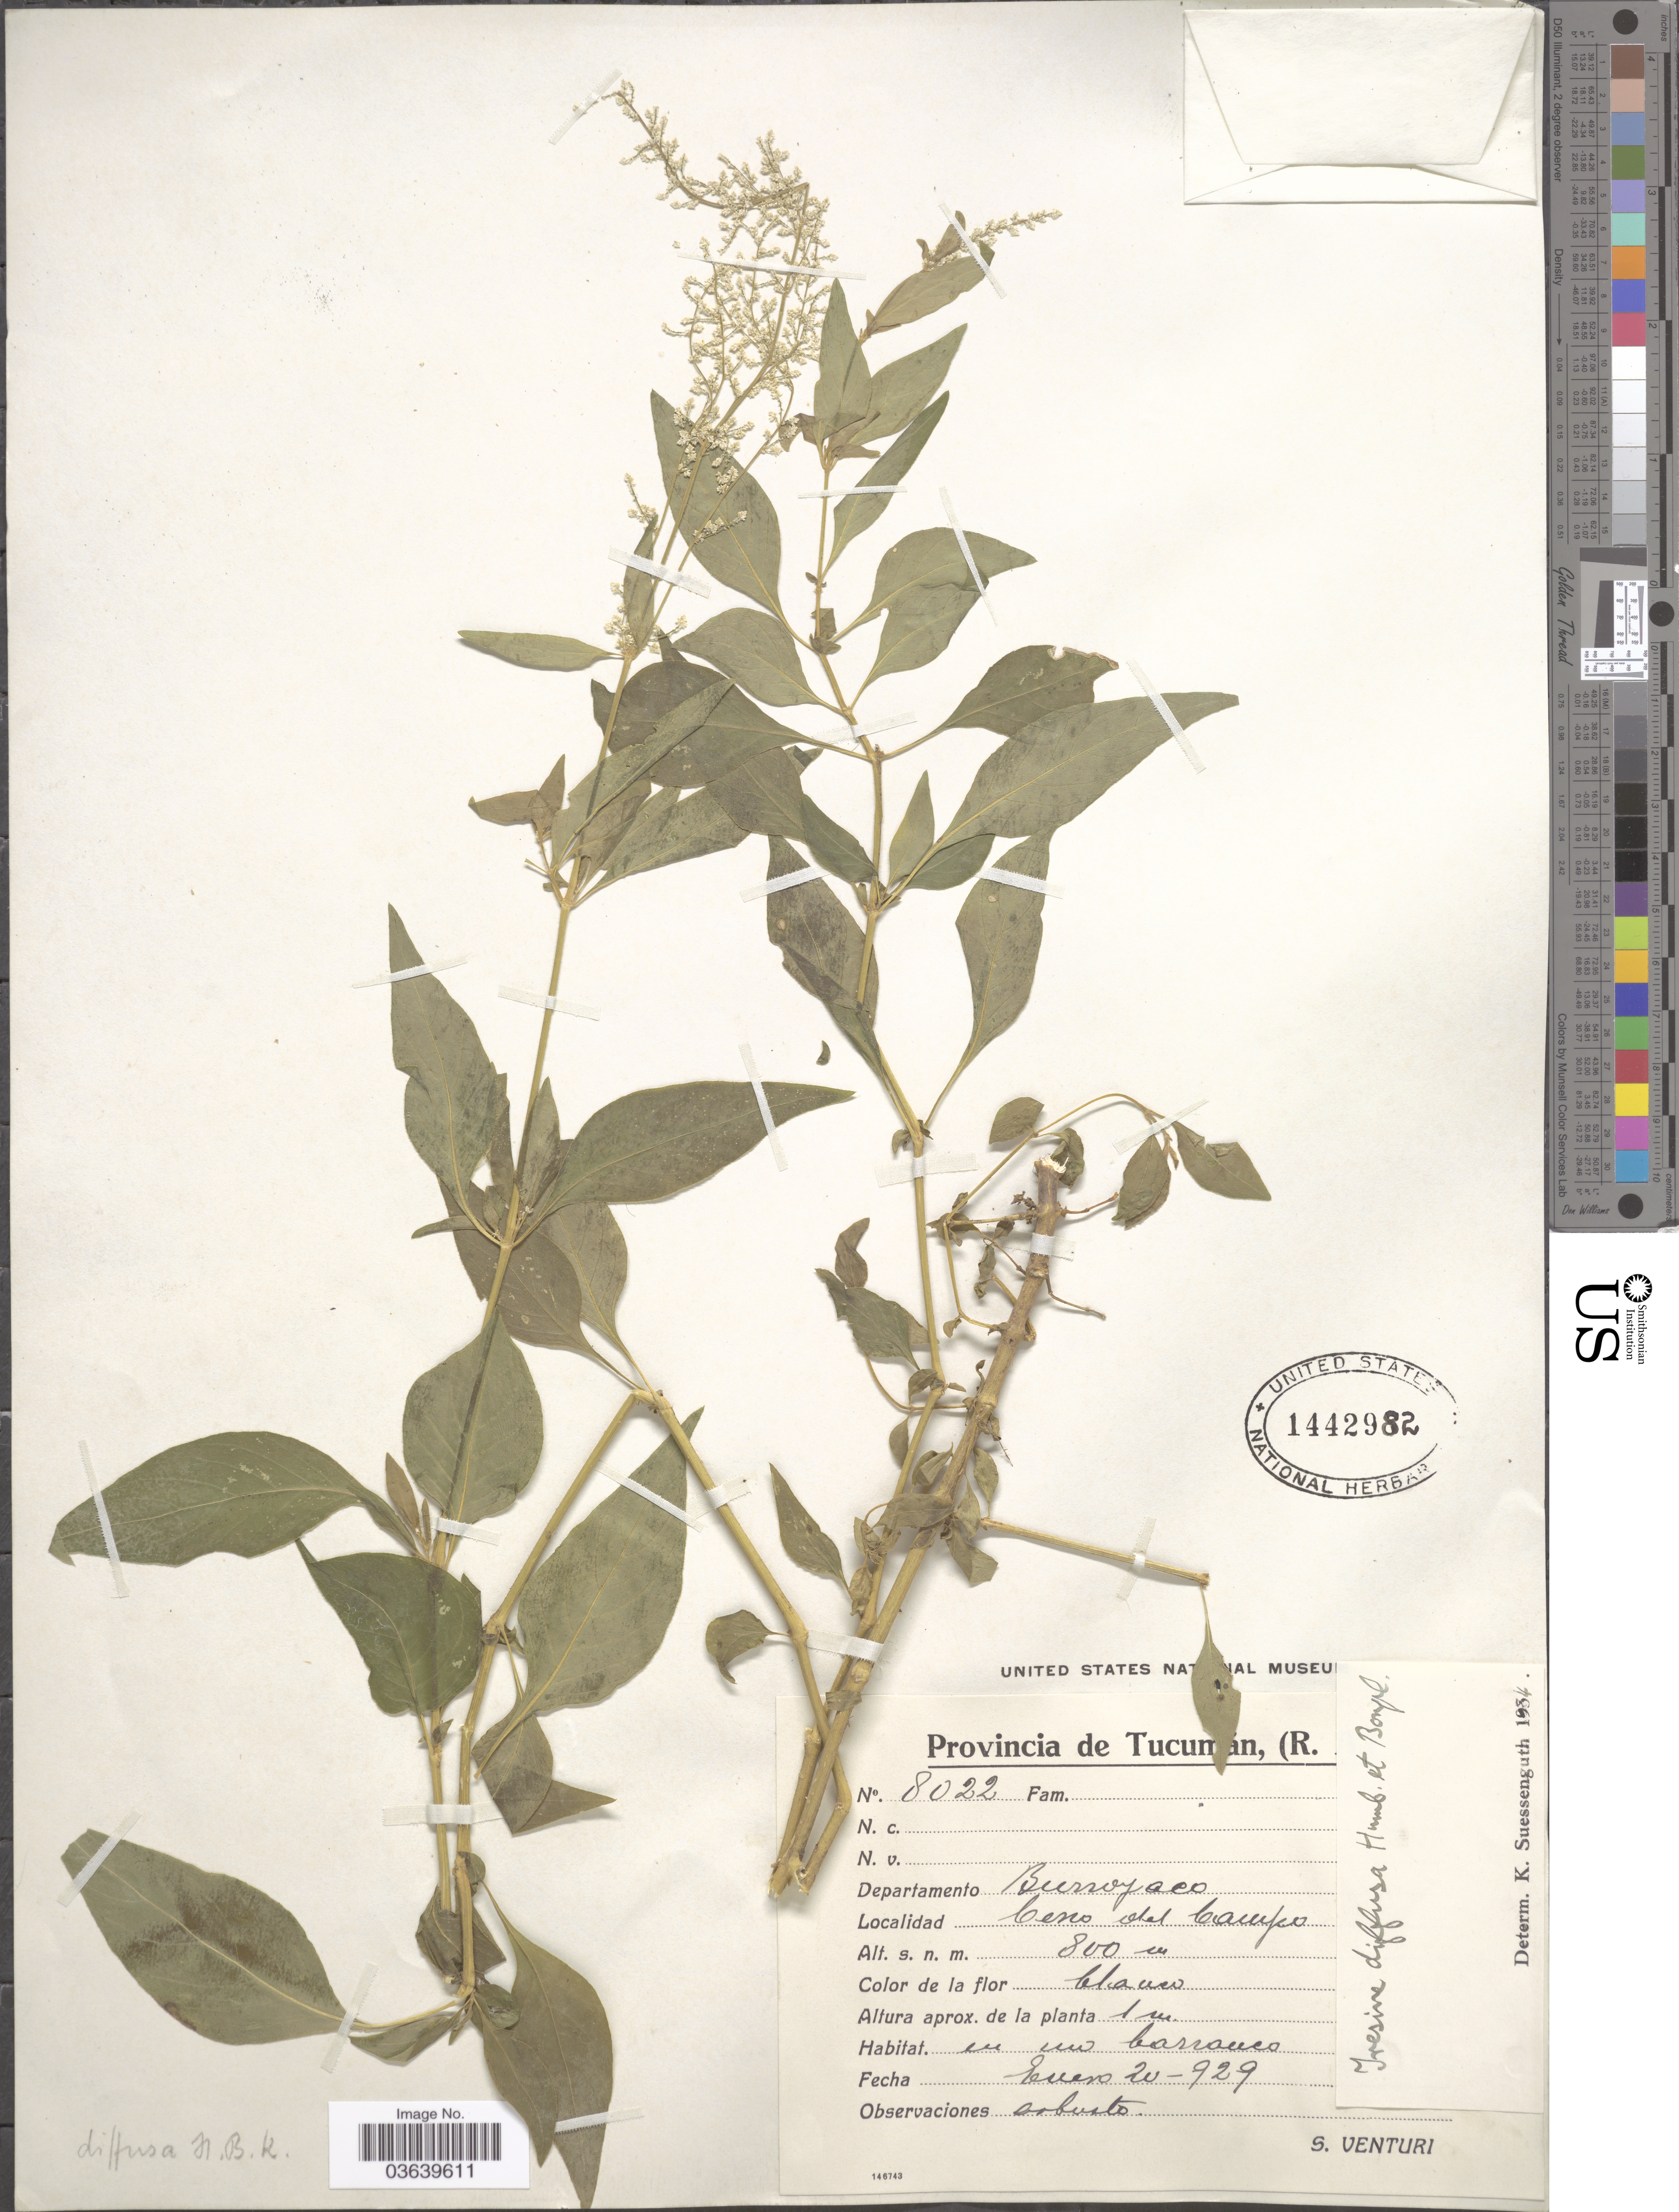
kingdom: Plantae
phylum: Tracheophyta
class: Magnoliopsida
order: Caryophyllales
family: Amaranthaceae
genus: Iresine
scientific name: Iresine diffusa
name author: Humb. & Bonpl. ex Willd.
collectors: S. Venturi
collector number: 8022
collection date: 1929-01-20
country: Argentina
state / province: Tucuman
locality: Departamento Burroyaco, Cerro del Campo.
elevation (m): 800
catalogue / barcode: US 1442982